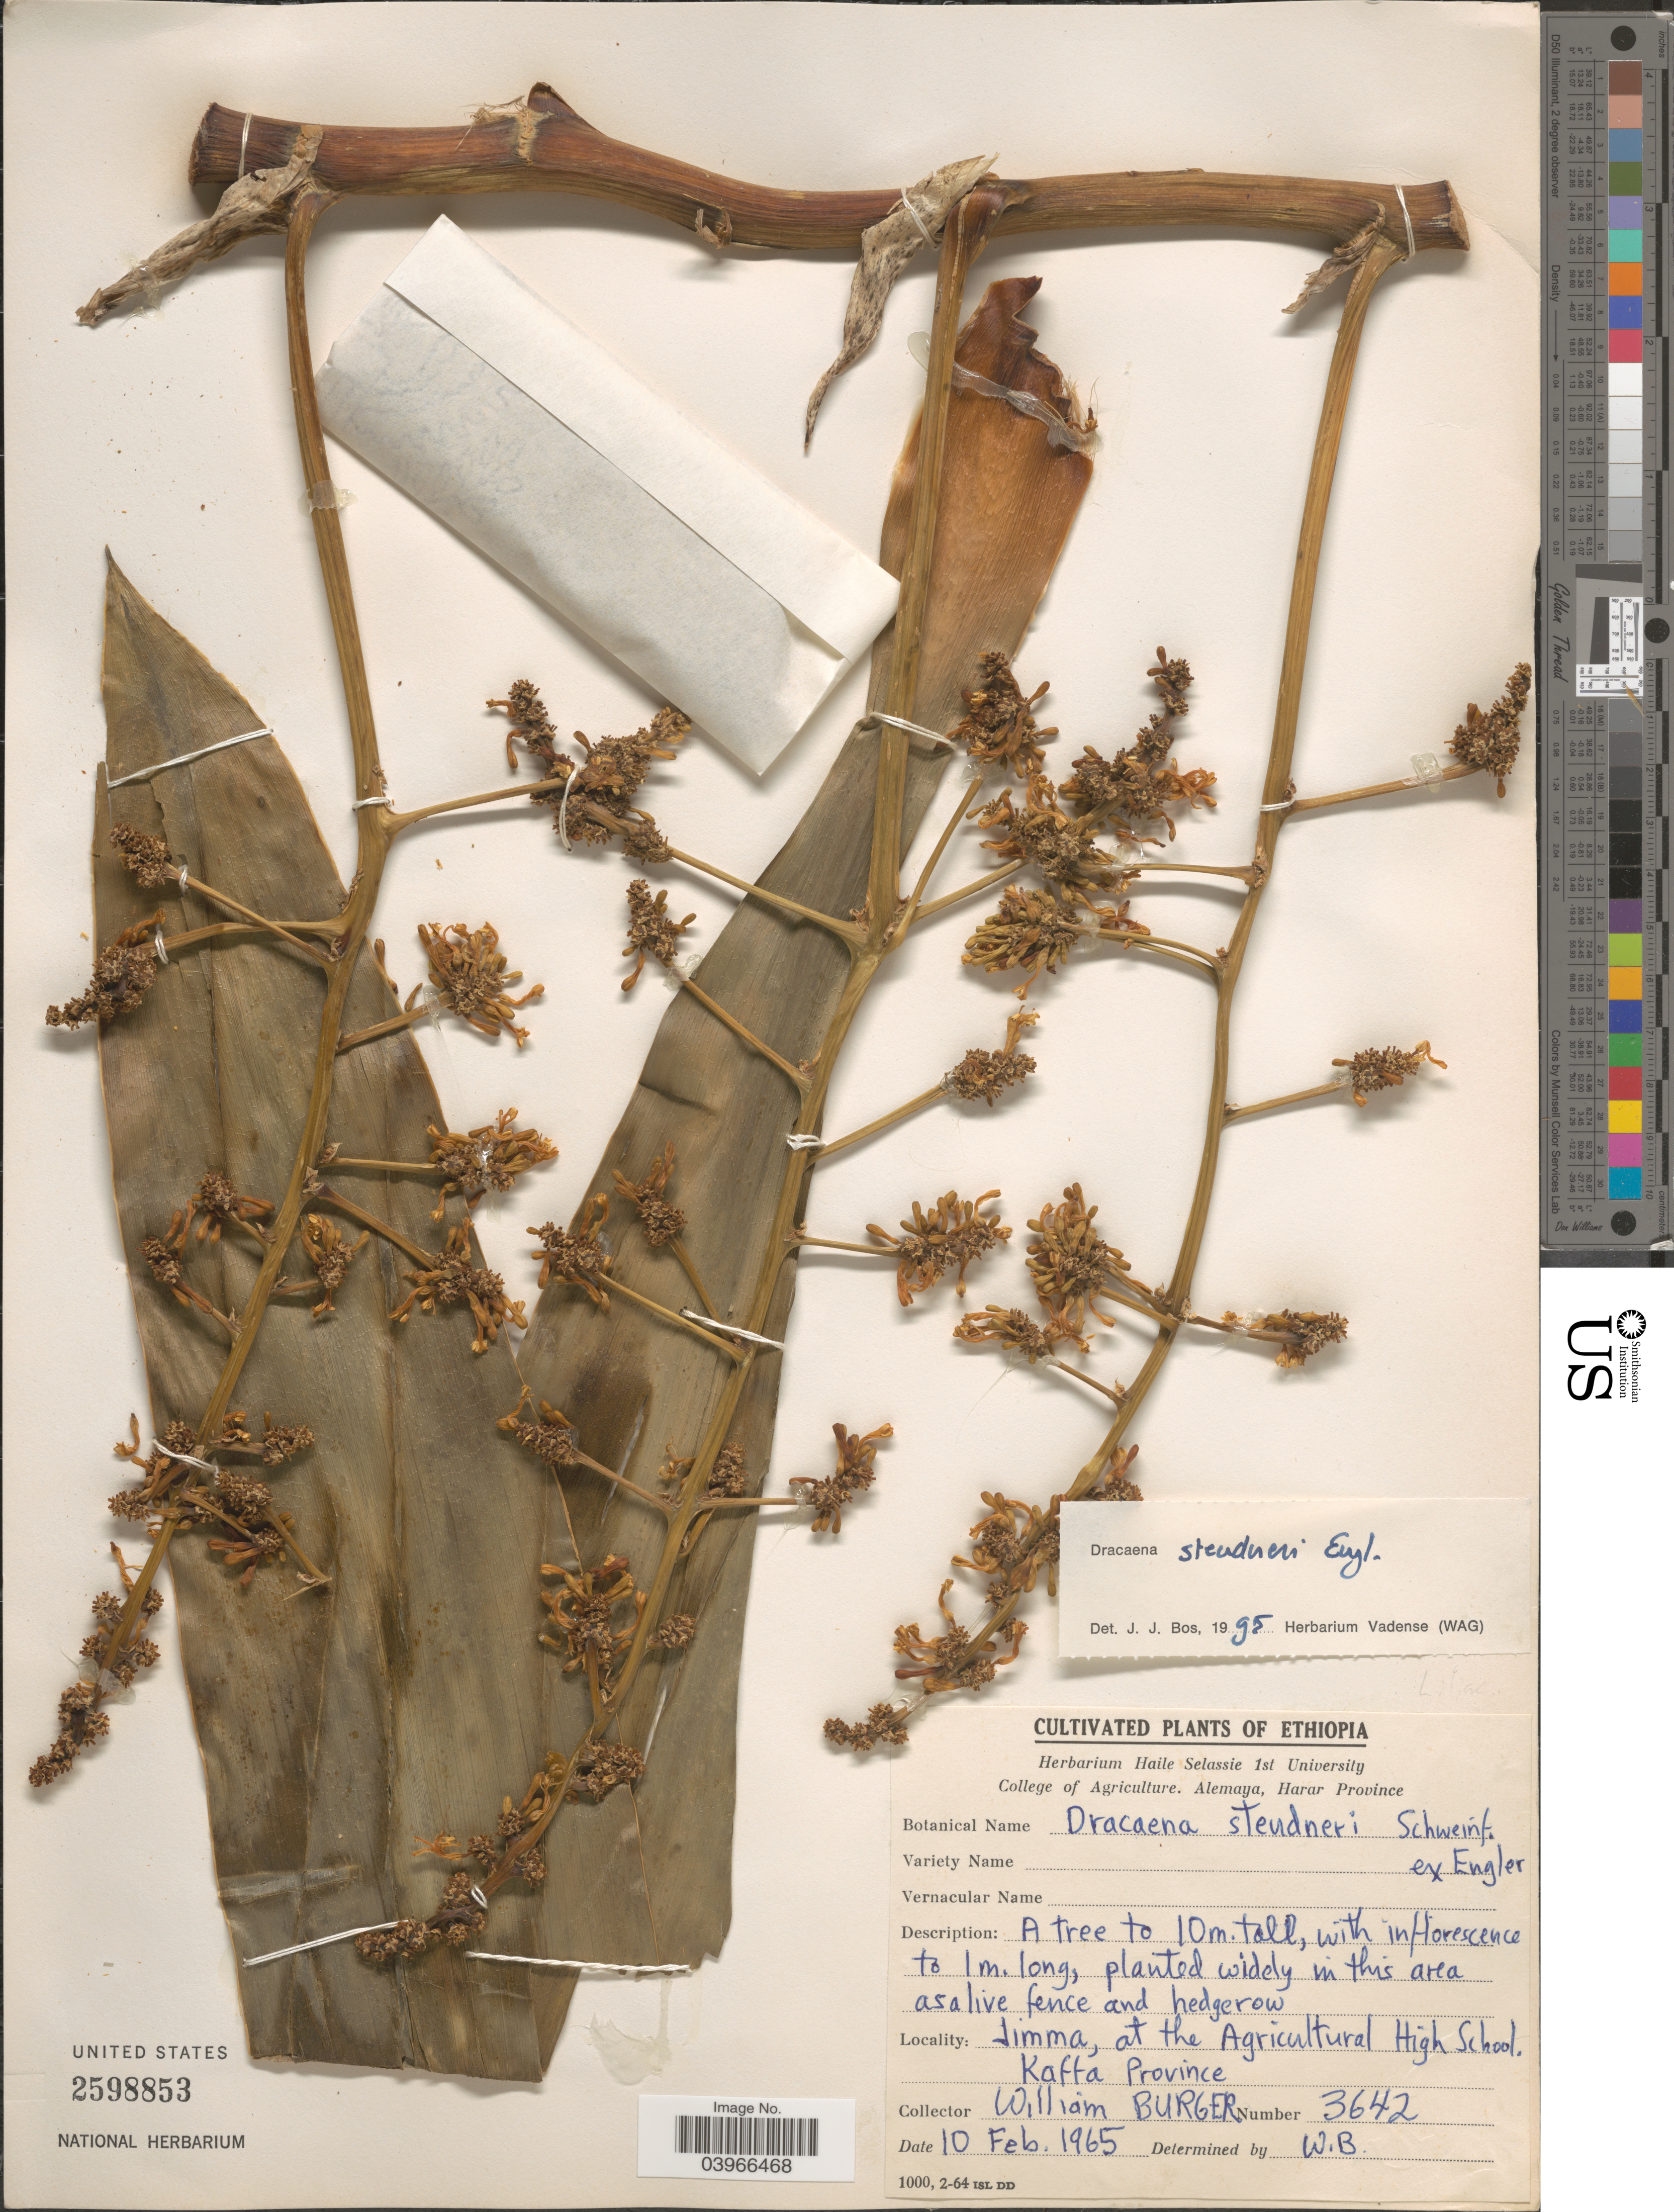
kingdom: Plantae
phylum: Tracheophyta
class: Liliopsida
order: Asparagales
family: Asparagaceae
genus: Dracaena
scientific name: Dracaena steudneri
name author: Engl.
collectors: W. Burger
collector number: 3642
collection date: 1965-02-10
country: Ethiopia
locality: Jimma, at the Agricultural High School. Kaffa Province.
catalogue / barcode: US 2598853